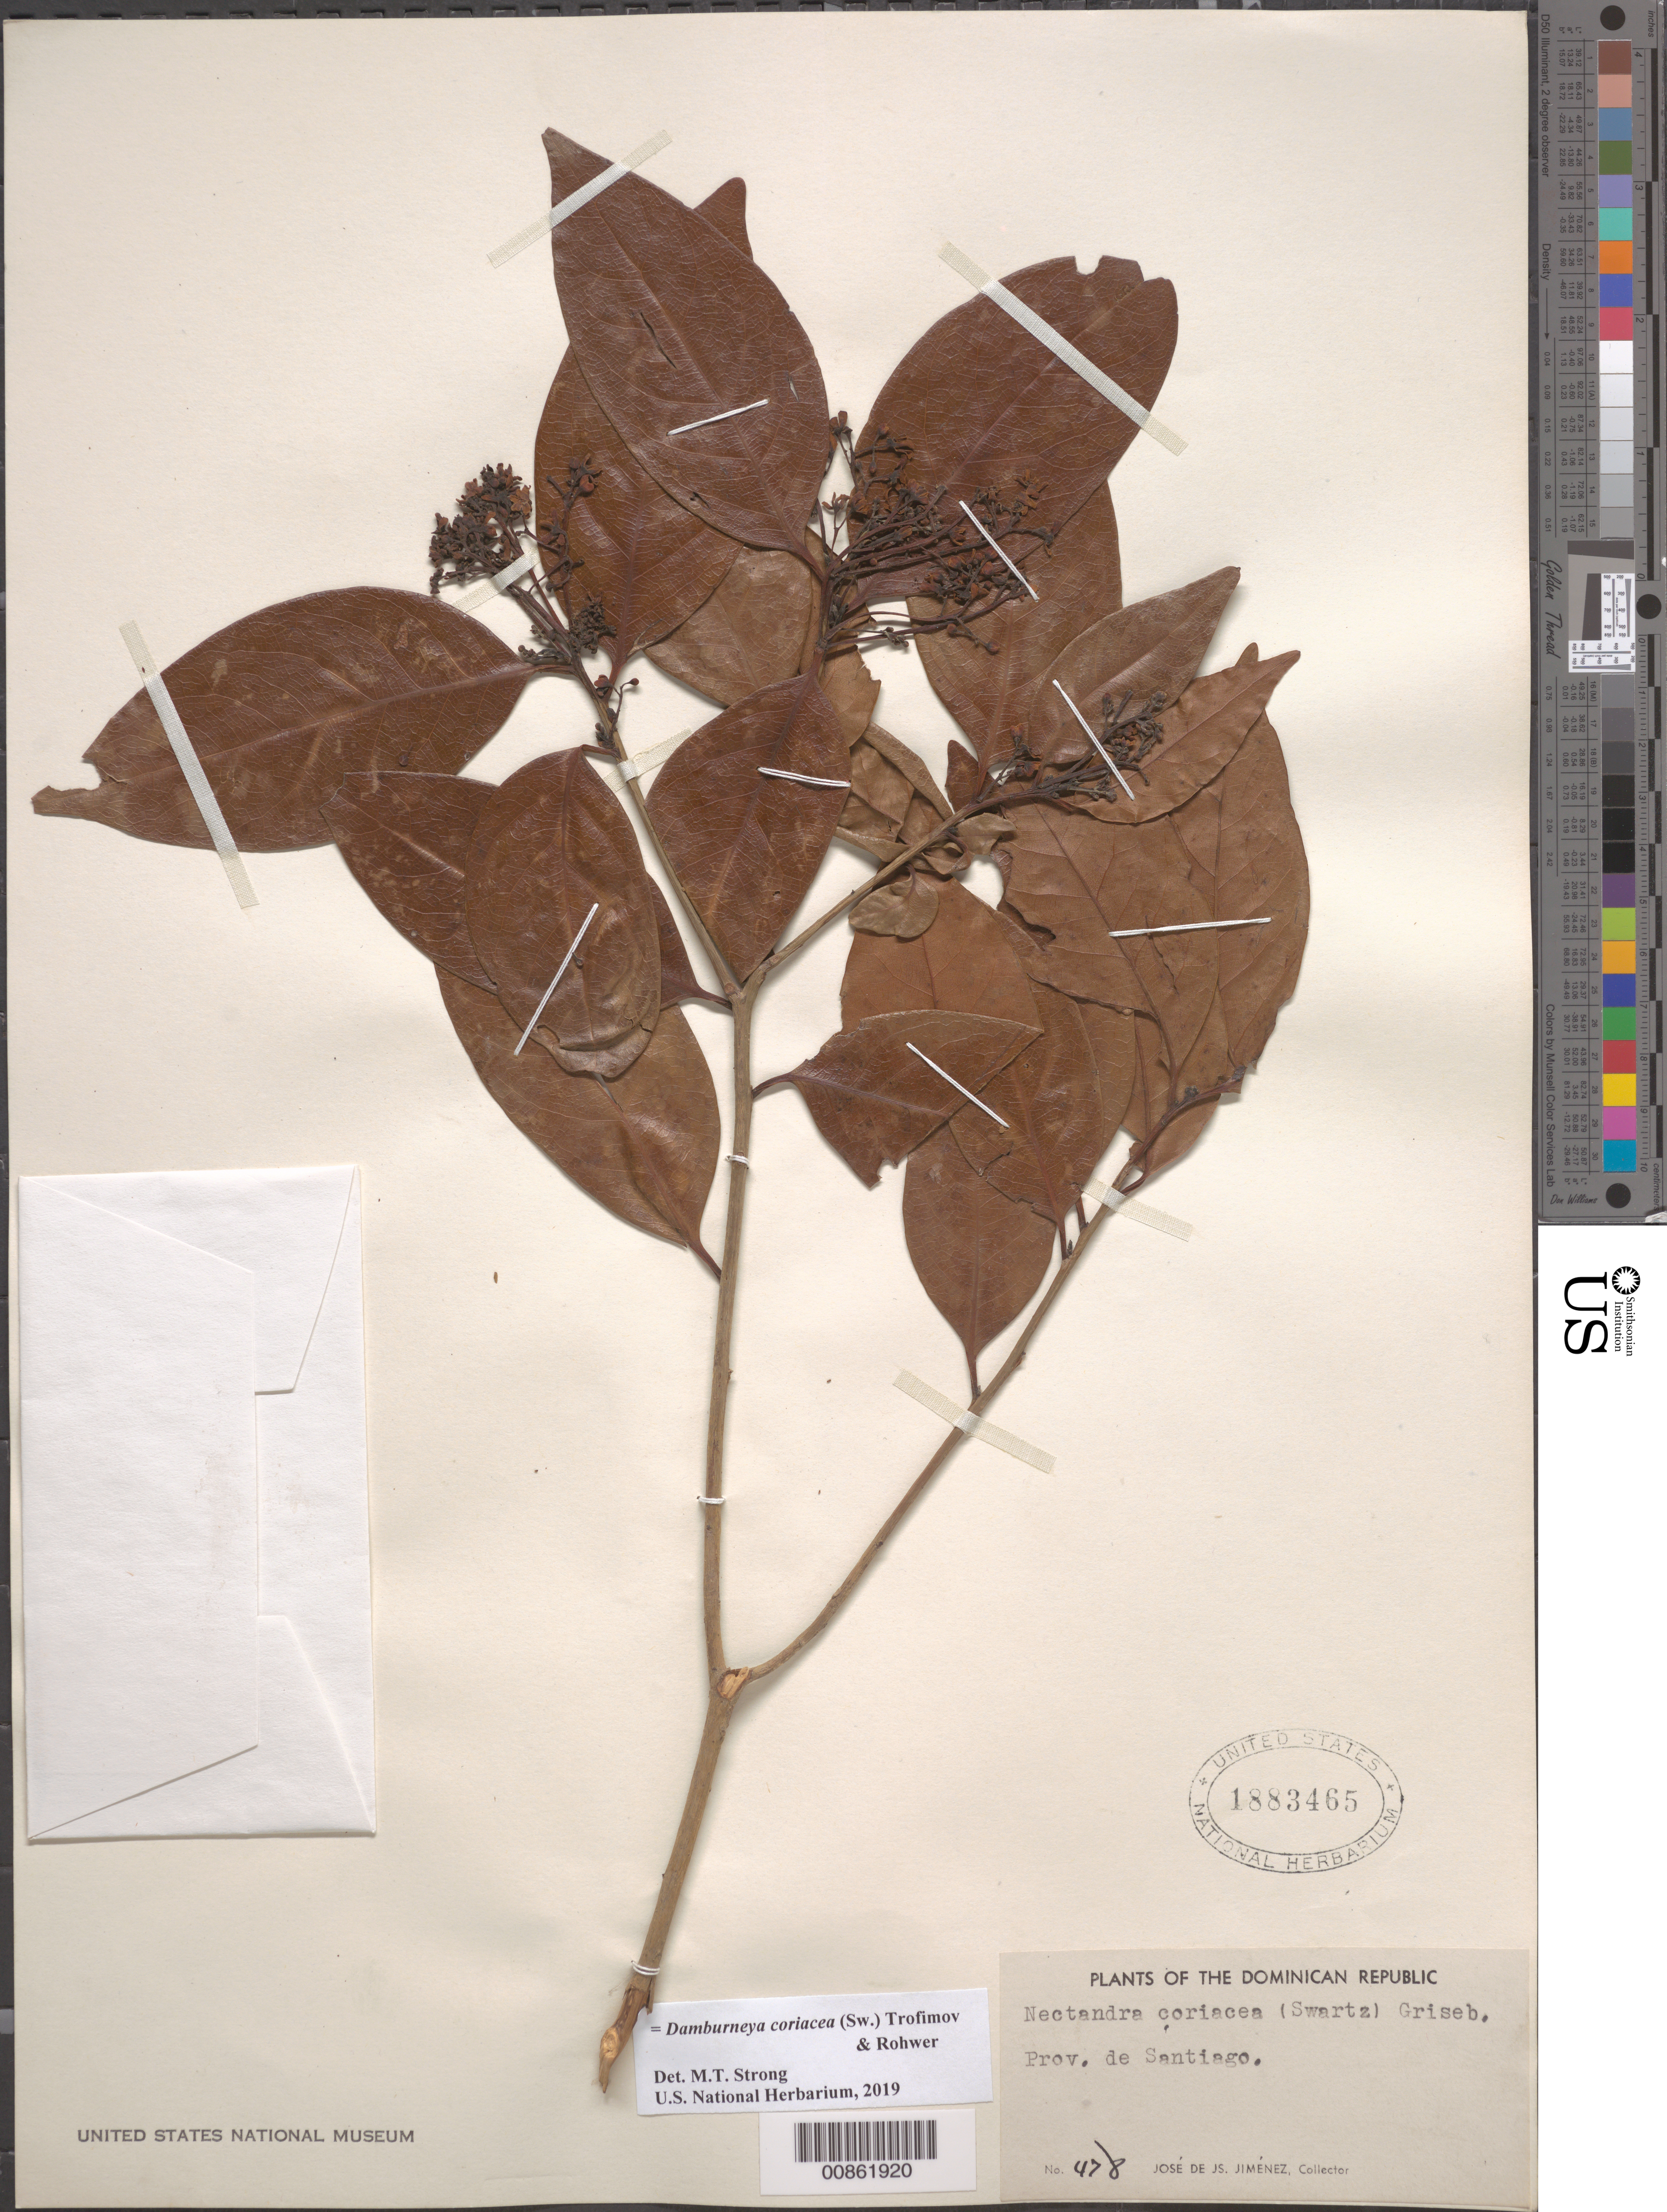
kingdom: Plantae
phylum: Tracheophyta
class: Magnoliopsida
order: Laurales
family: Lauraceae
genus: Damburneya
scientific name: Damburneya coriacea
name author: (Sw.) Trofimov & Rohwer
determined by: Strong, M. T., (US), Smithsonian Institution - National Museum of Natural History (UNITED STATES)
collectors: J. J. Jiménez Almonte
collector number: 478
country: Dominican Republic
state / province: Santiago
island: Hispaniola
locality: Prov. de Santiago.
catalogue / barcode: US 1883465